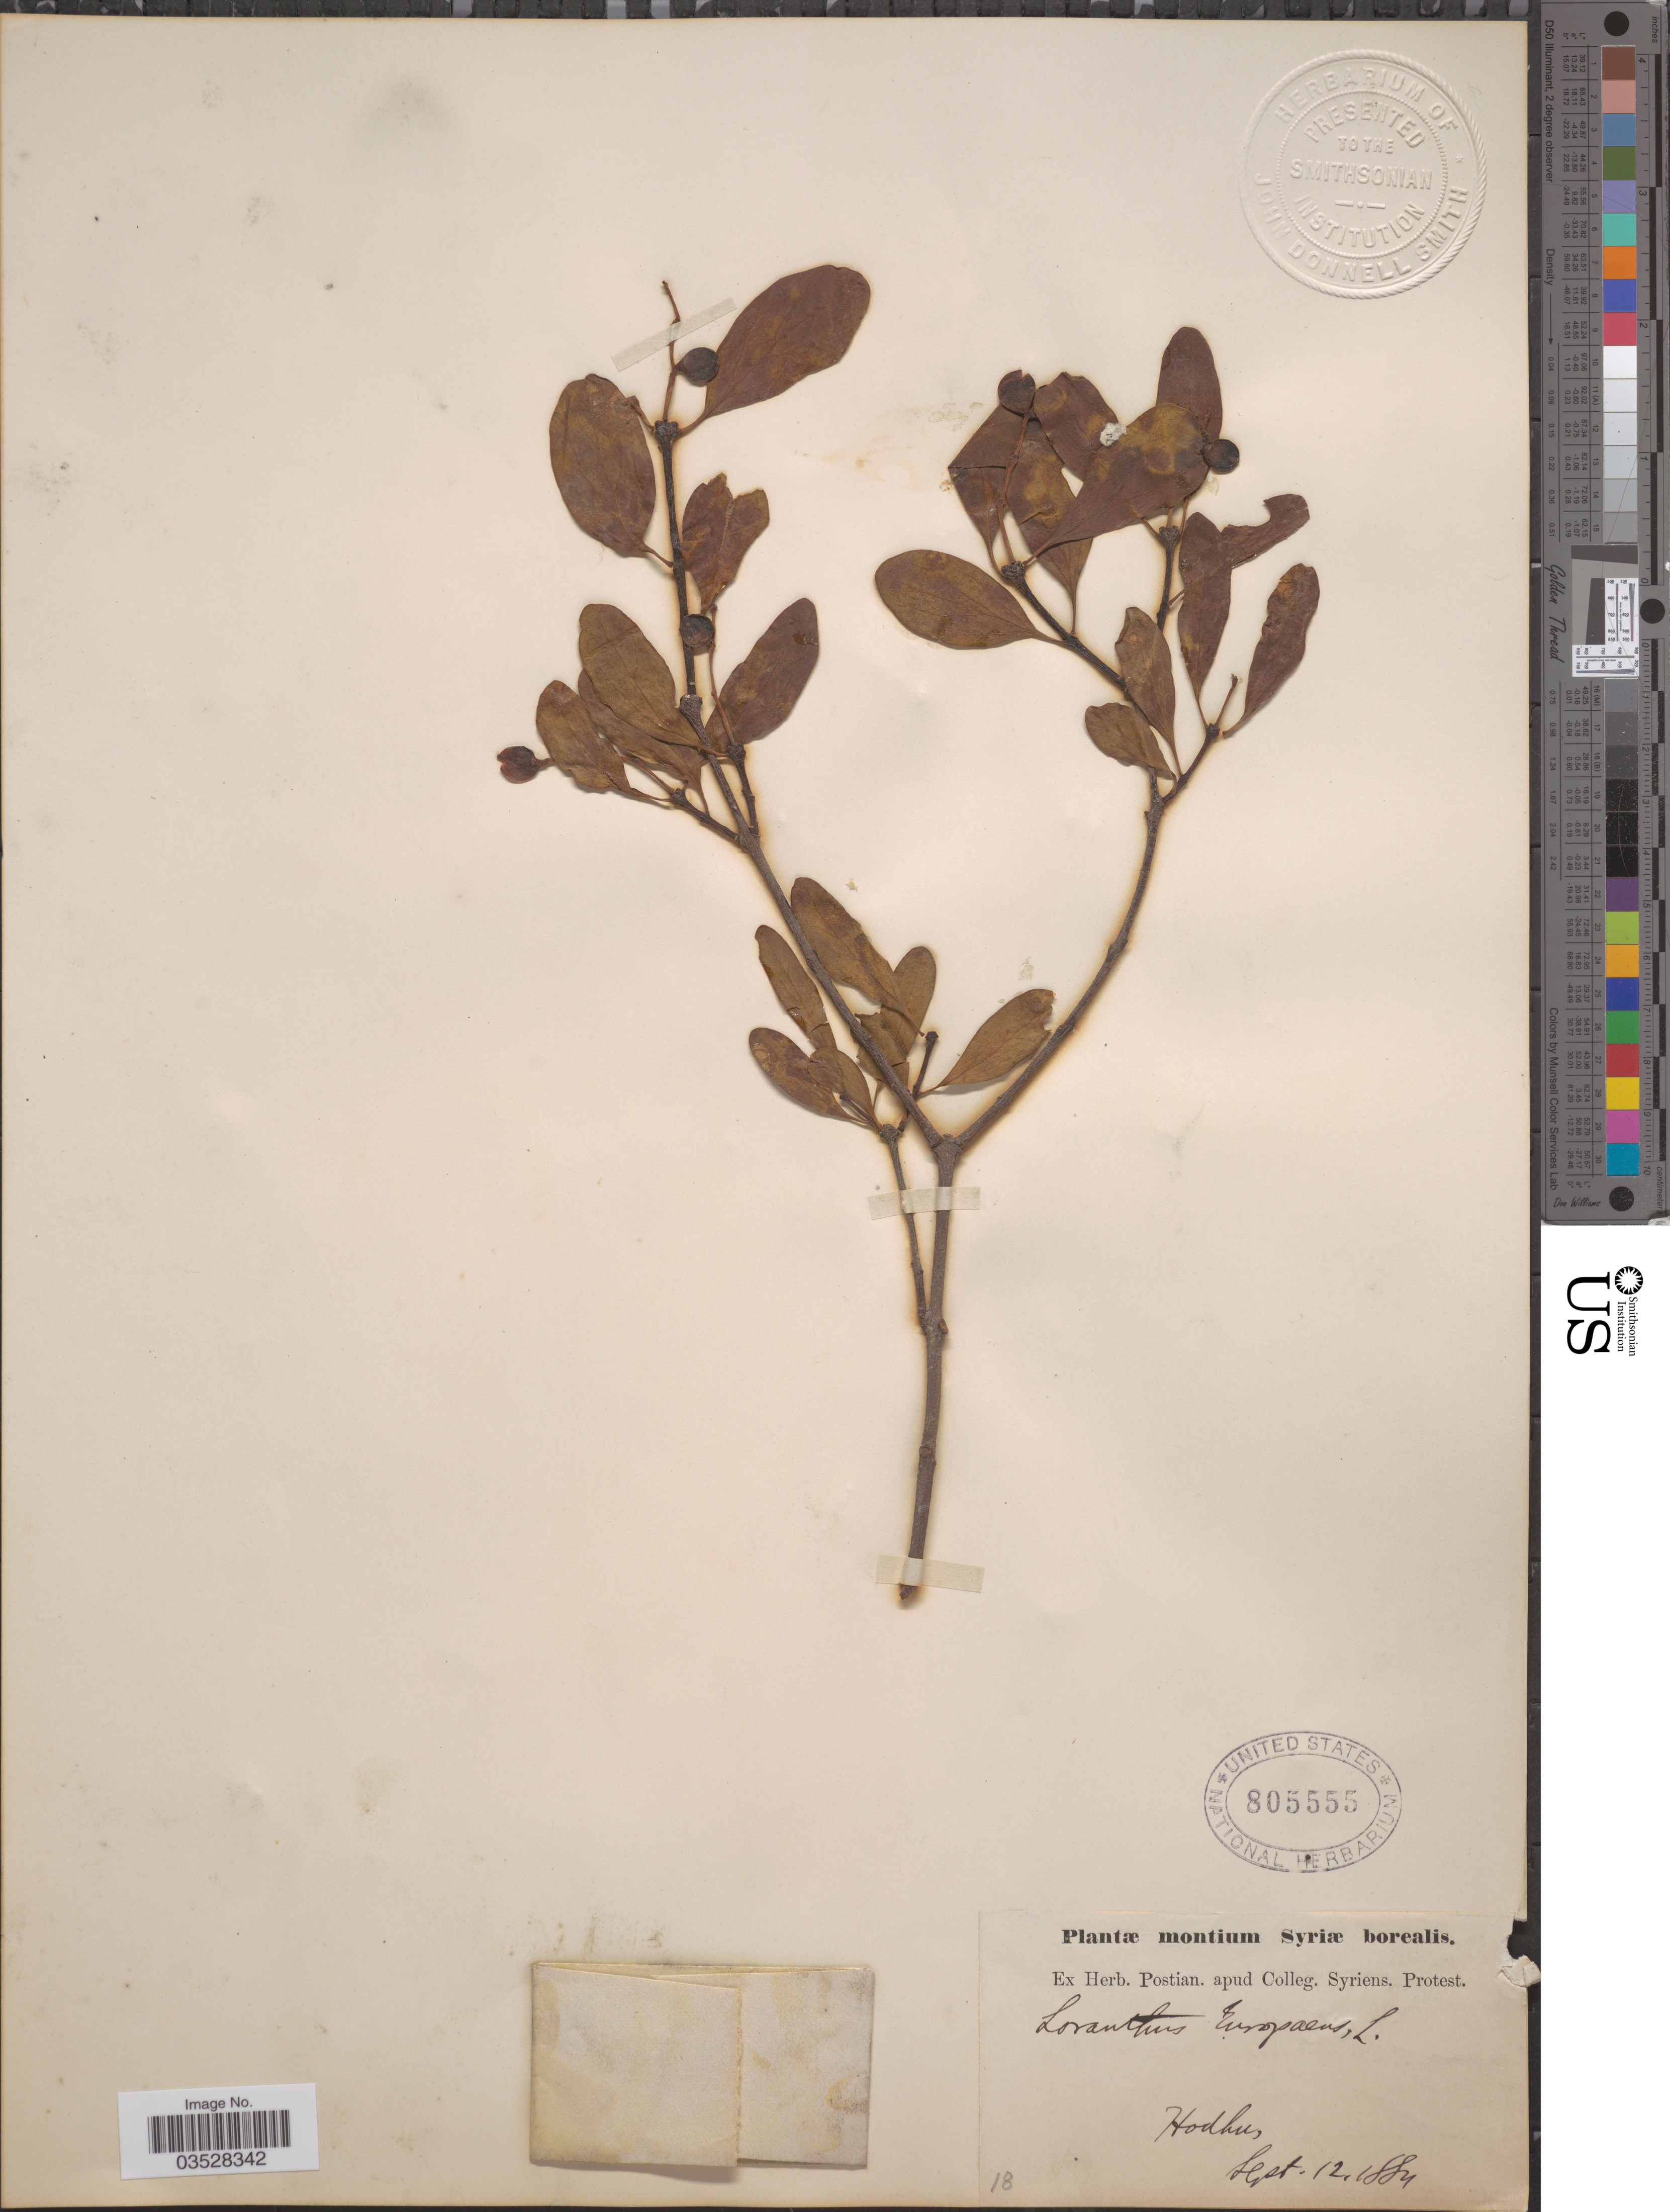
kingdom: Plantae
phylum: Tracheophyta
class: Magnoliopsida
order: Santalales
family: Loranthaceae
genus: Loranthus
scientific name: Loranthus europaeus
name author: Jacq.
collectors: ex herb. Postian. apud Colleg. Syriens. Protest. USE "Fannie P. A. Shepard" (10308853) AS PRIMARY COLLECTOR INSTEAD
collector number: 18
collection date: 1884-09-12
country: Syria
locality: Montium Syriæ borealis. Hodhus.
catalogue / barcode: US 805555